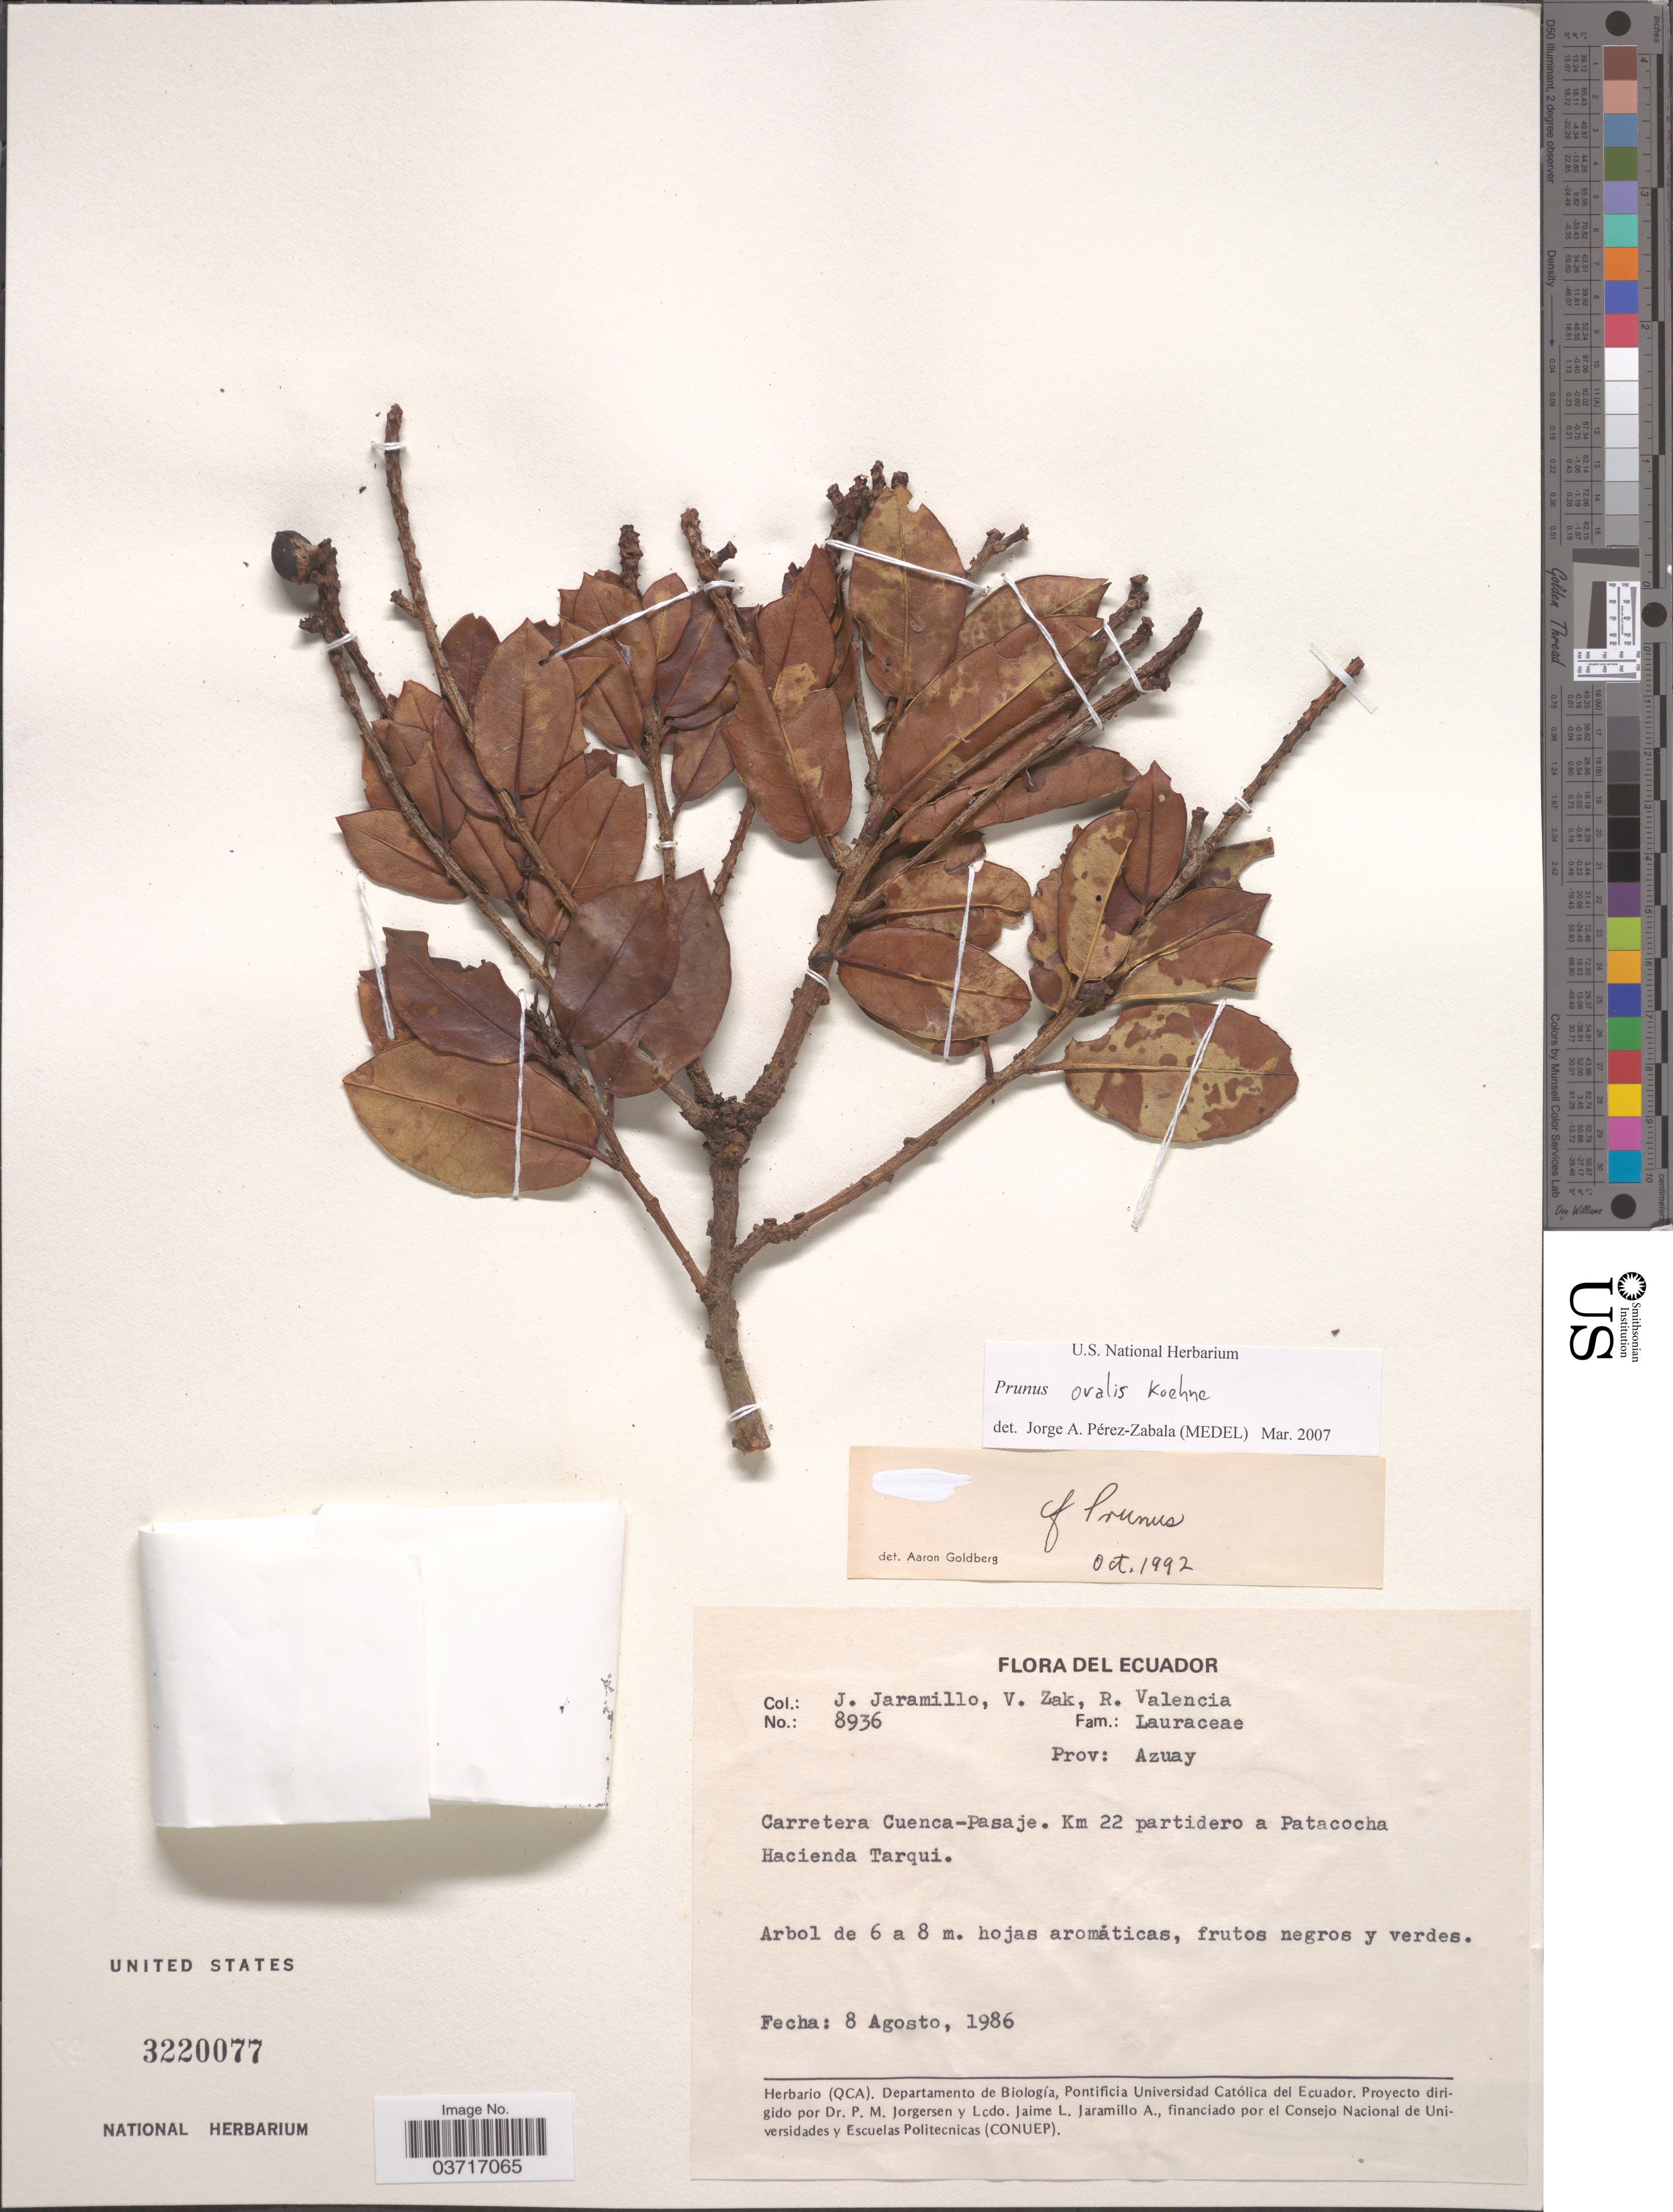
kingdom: Plantae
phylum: Tracheophyta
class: Magnoliopsida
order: Rosales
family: Rosaceae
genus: Prunus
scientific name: Prunus ovalis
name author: Ruiz ex Koehne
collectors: J. Jaramillo, V. Zak & R. Valencia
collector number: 8936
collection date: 1986-08-08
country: Ecuador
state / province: Azuay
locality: Carretera Cuenca-Pasaje. Km 22 partidero a Patacocha Hacienda Tarqui.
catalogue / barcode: US 3220077